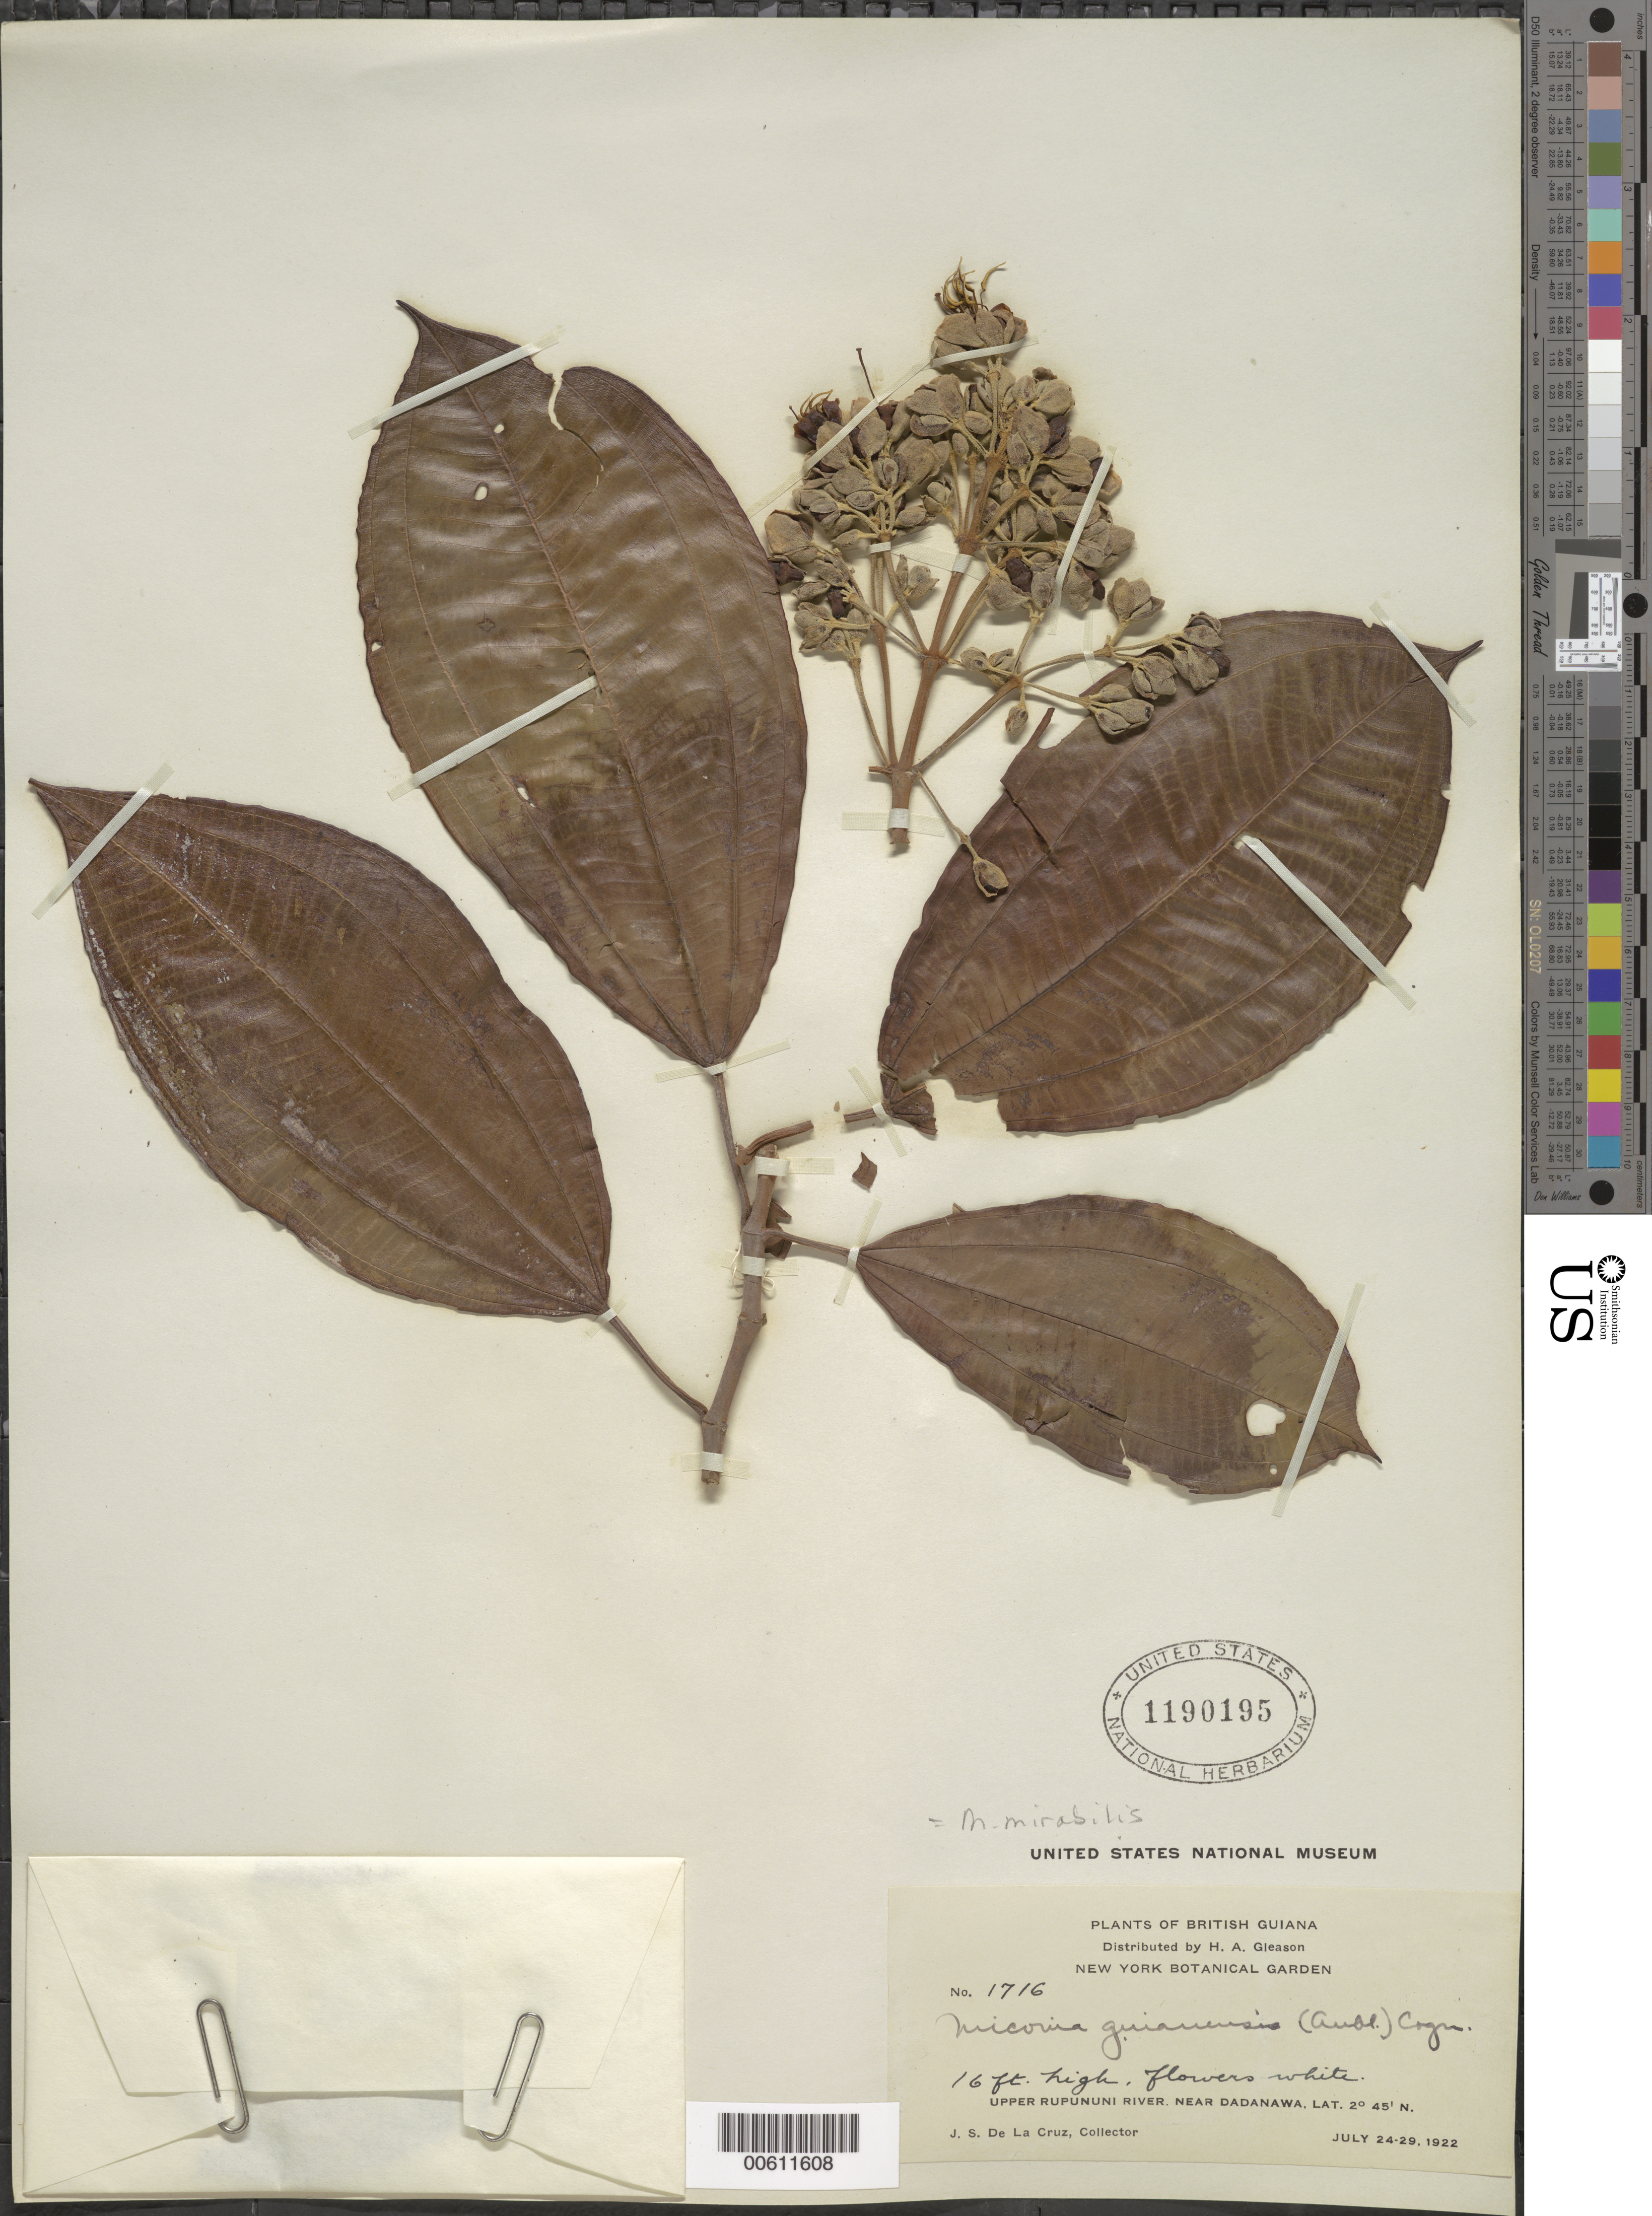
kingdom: Plantae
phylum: Tracheophyta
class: Magnoliopsida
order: Myrtales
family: Melastomataceae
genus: Miconia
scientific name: Miconia mirabilis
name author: (Aubl.) L.O. Williams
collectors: J. S. de la Cruz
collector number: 1716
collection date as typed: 24-Jul-22 to 29-Jul-22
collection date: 1922-07-24/1922-07-29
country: Guyana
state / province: U. Takutu-U. Essequibo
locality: Dadanawa, near, upper Rupununi R.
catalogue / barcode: US 1190195